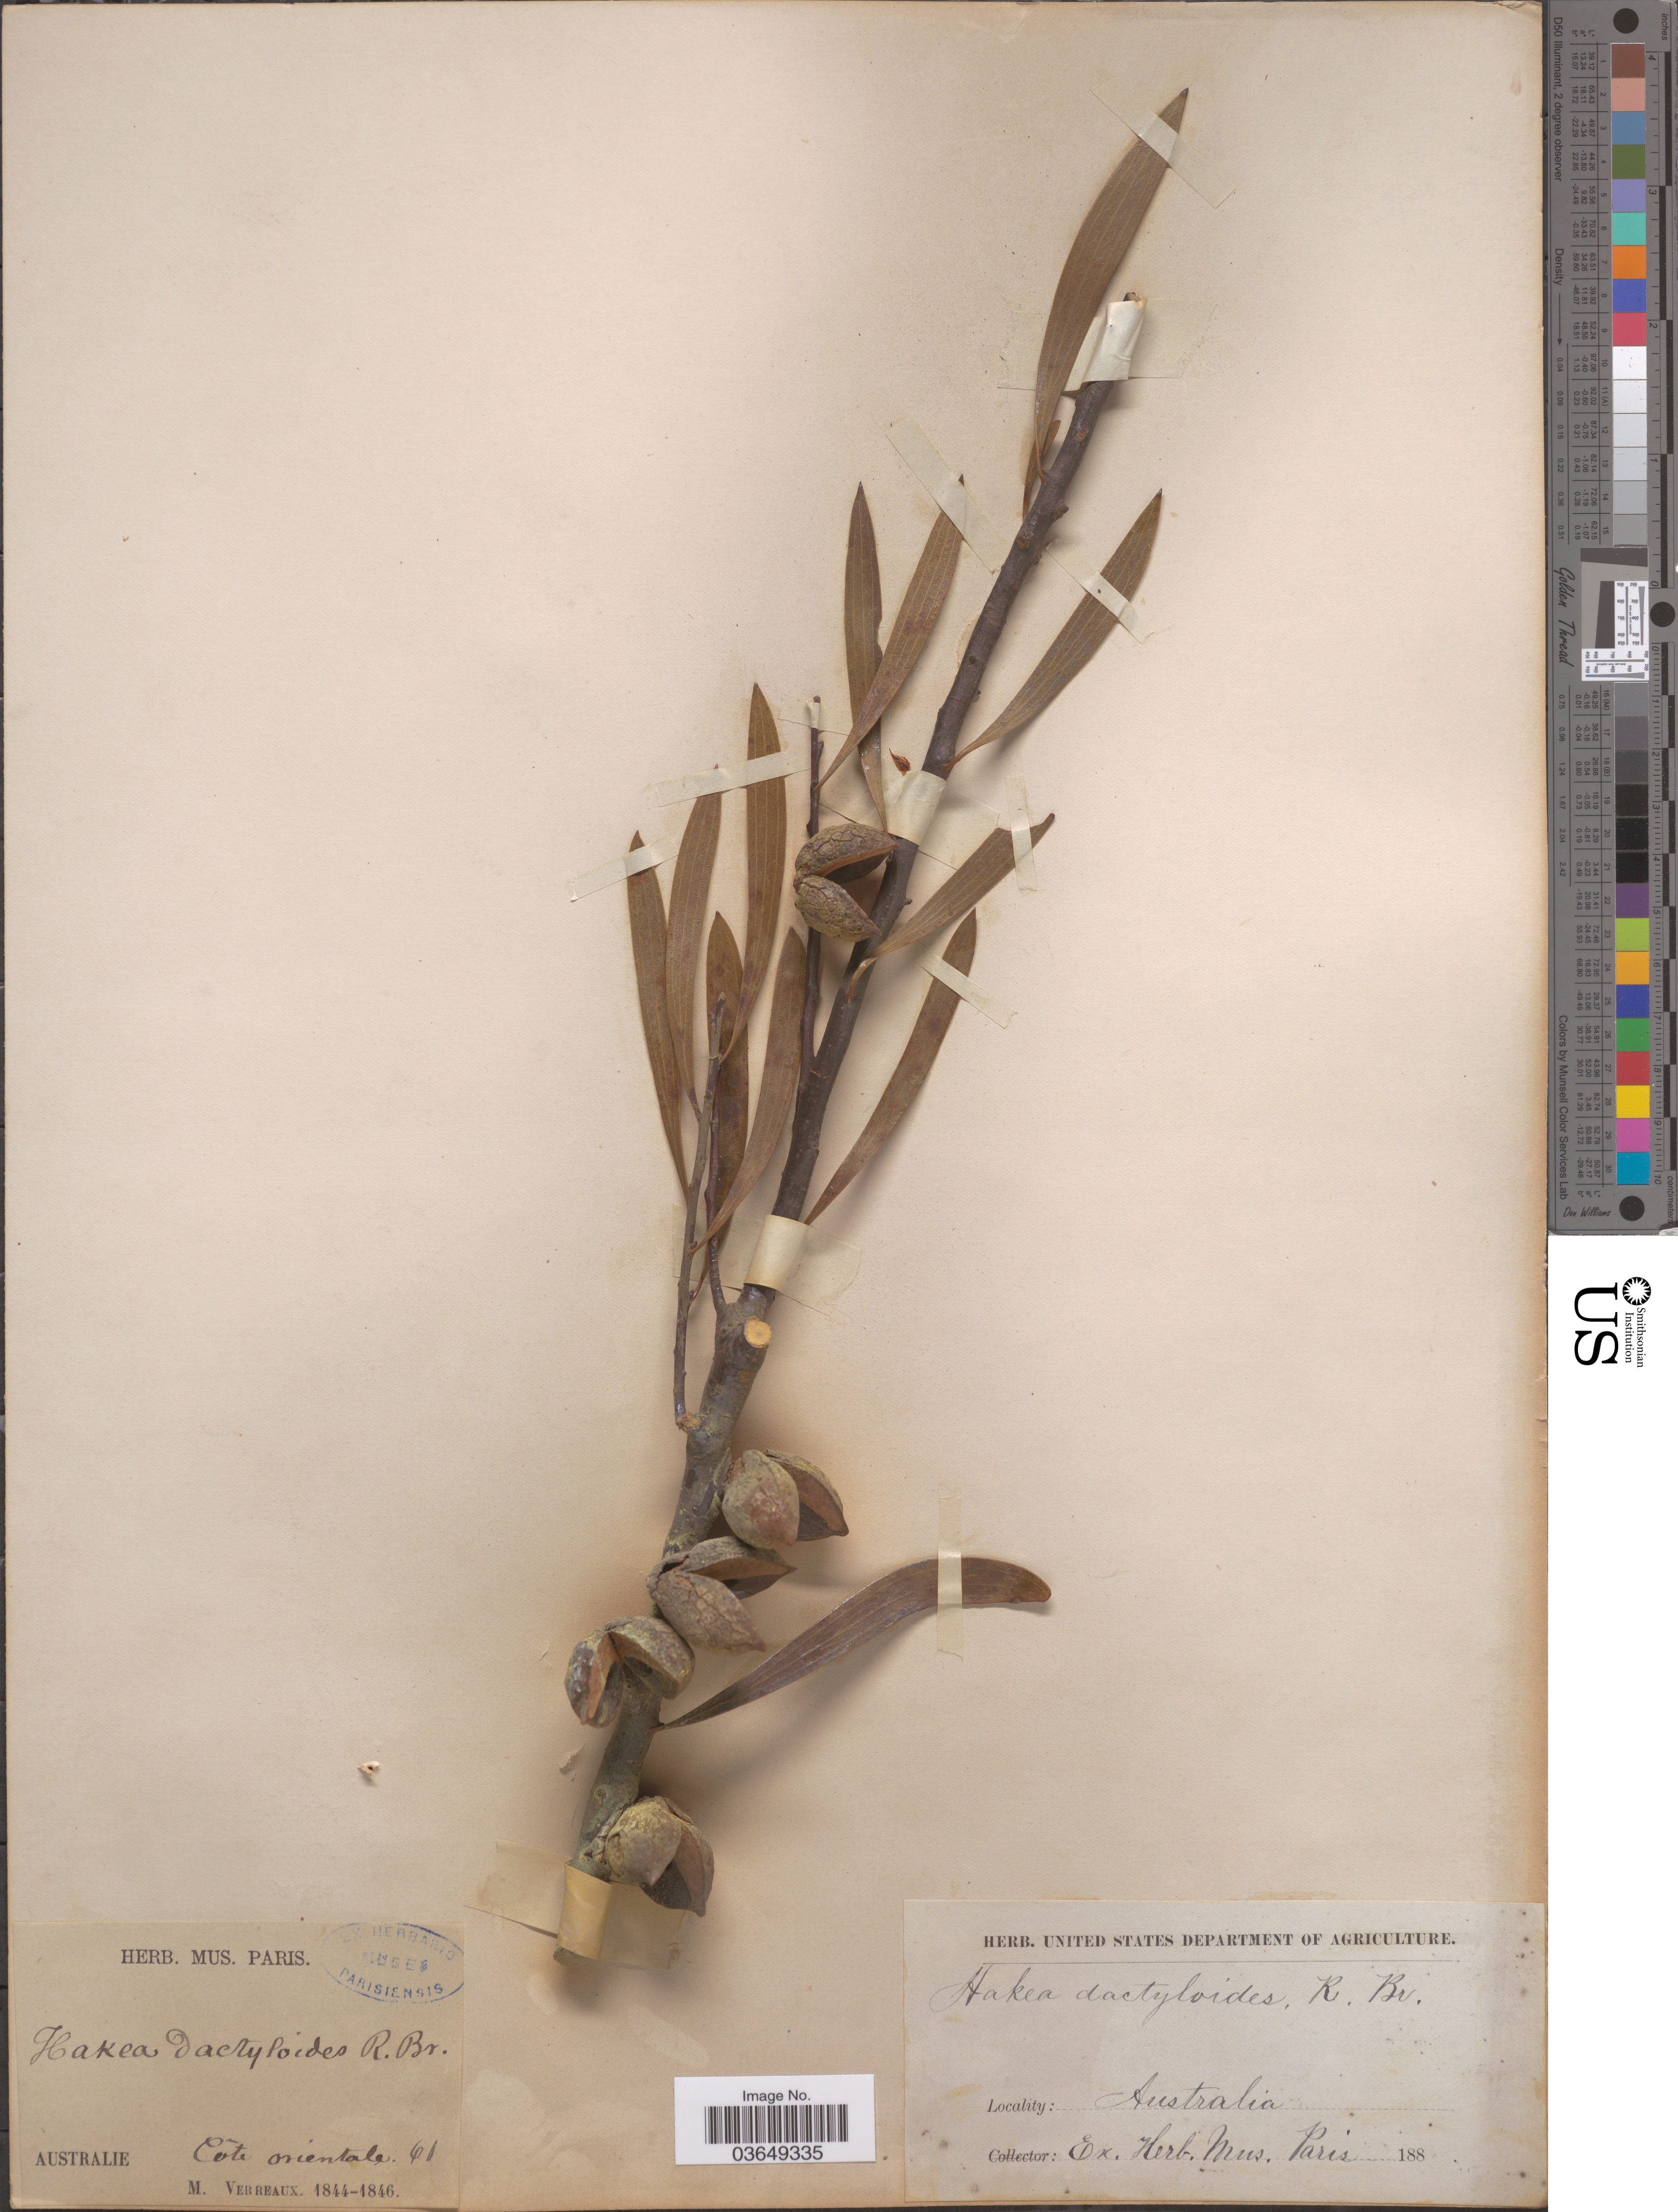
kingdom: Plantae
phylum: Tracheophyta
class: Magnoliopsida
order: Proteales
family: Proteaceae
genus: Hakea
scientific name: Hakea dactyloides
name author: (Gaertn.) Cav.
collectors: M. Verreaux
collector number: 61?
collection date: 1844/1846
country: Australia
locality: Côte orientale.